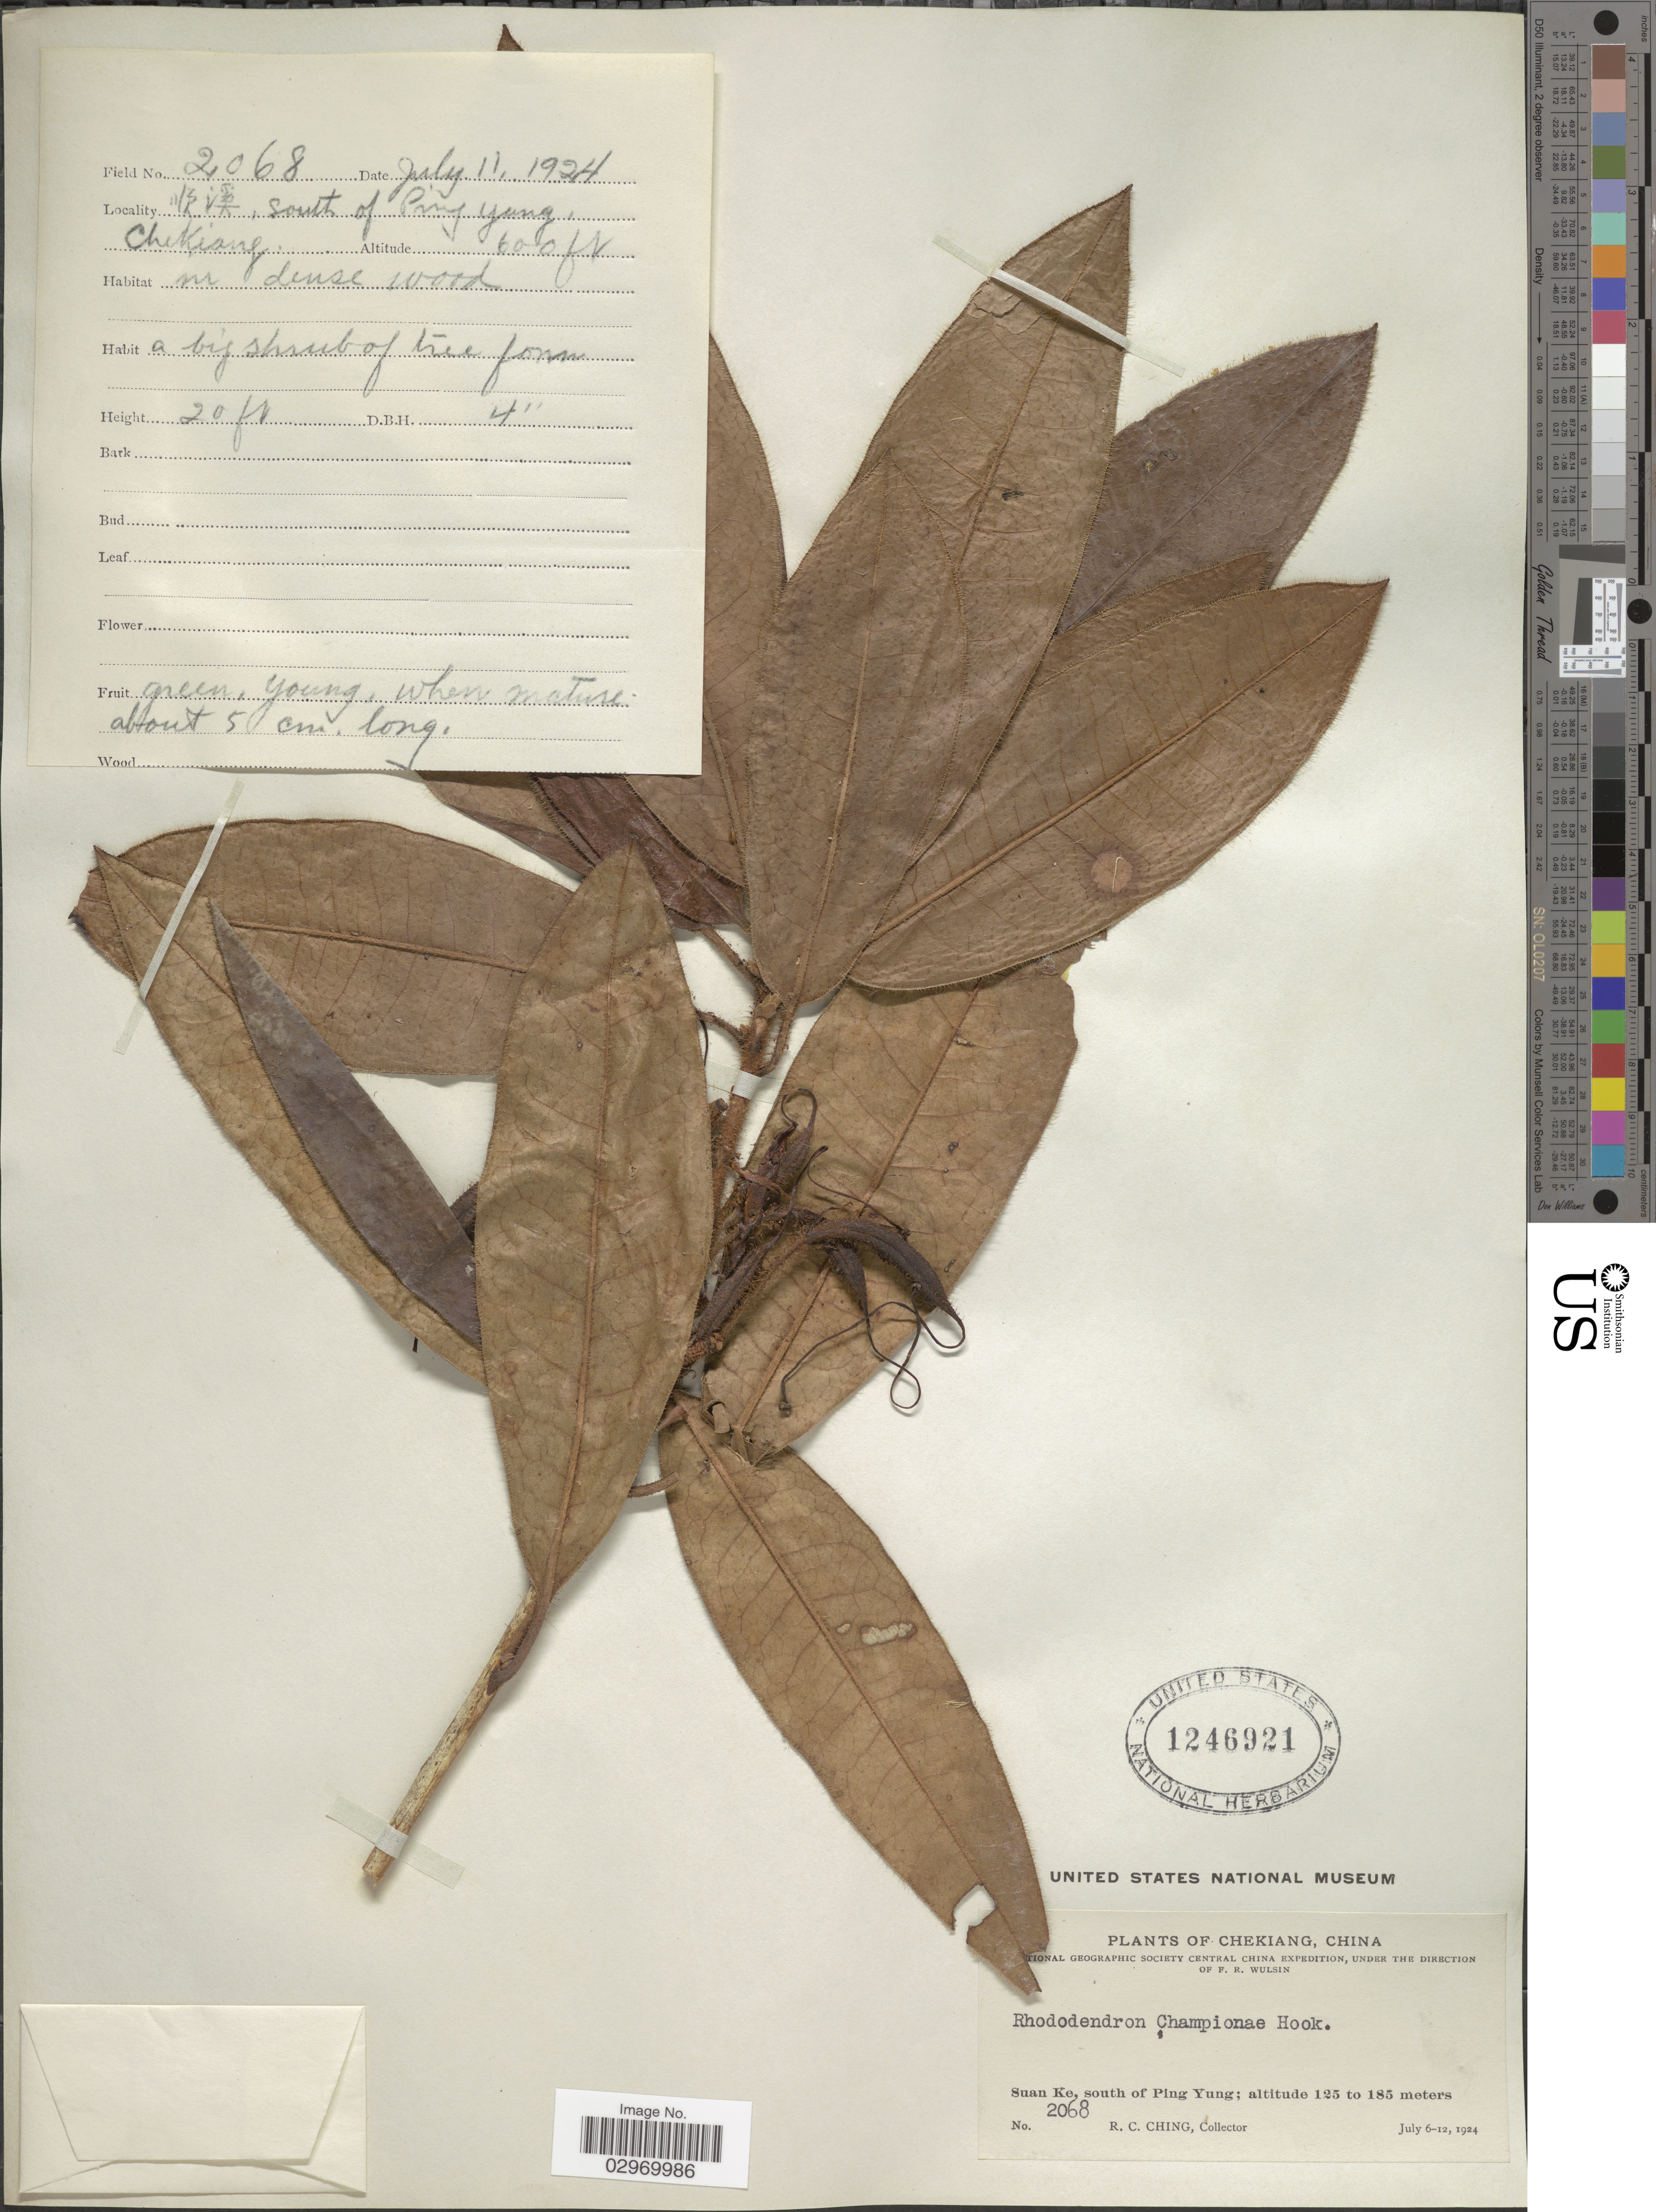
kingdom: Plantae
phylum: Tracheophyta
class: Magnoliopsida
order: Ericales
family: Ericaceae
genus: Rhododendron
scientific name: Rhododendron championiae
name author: Hook.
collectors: R. C. Ching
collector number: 2068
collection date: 1924-07-11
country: China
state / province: Zhejiang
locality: Suan Ke, south of Ping Yung.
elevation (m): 183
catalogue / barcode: US 1246921